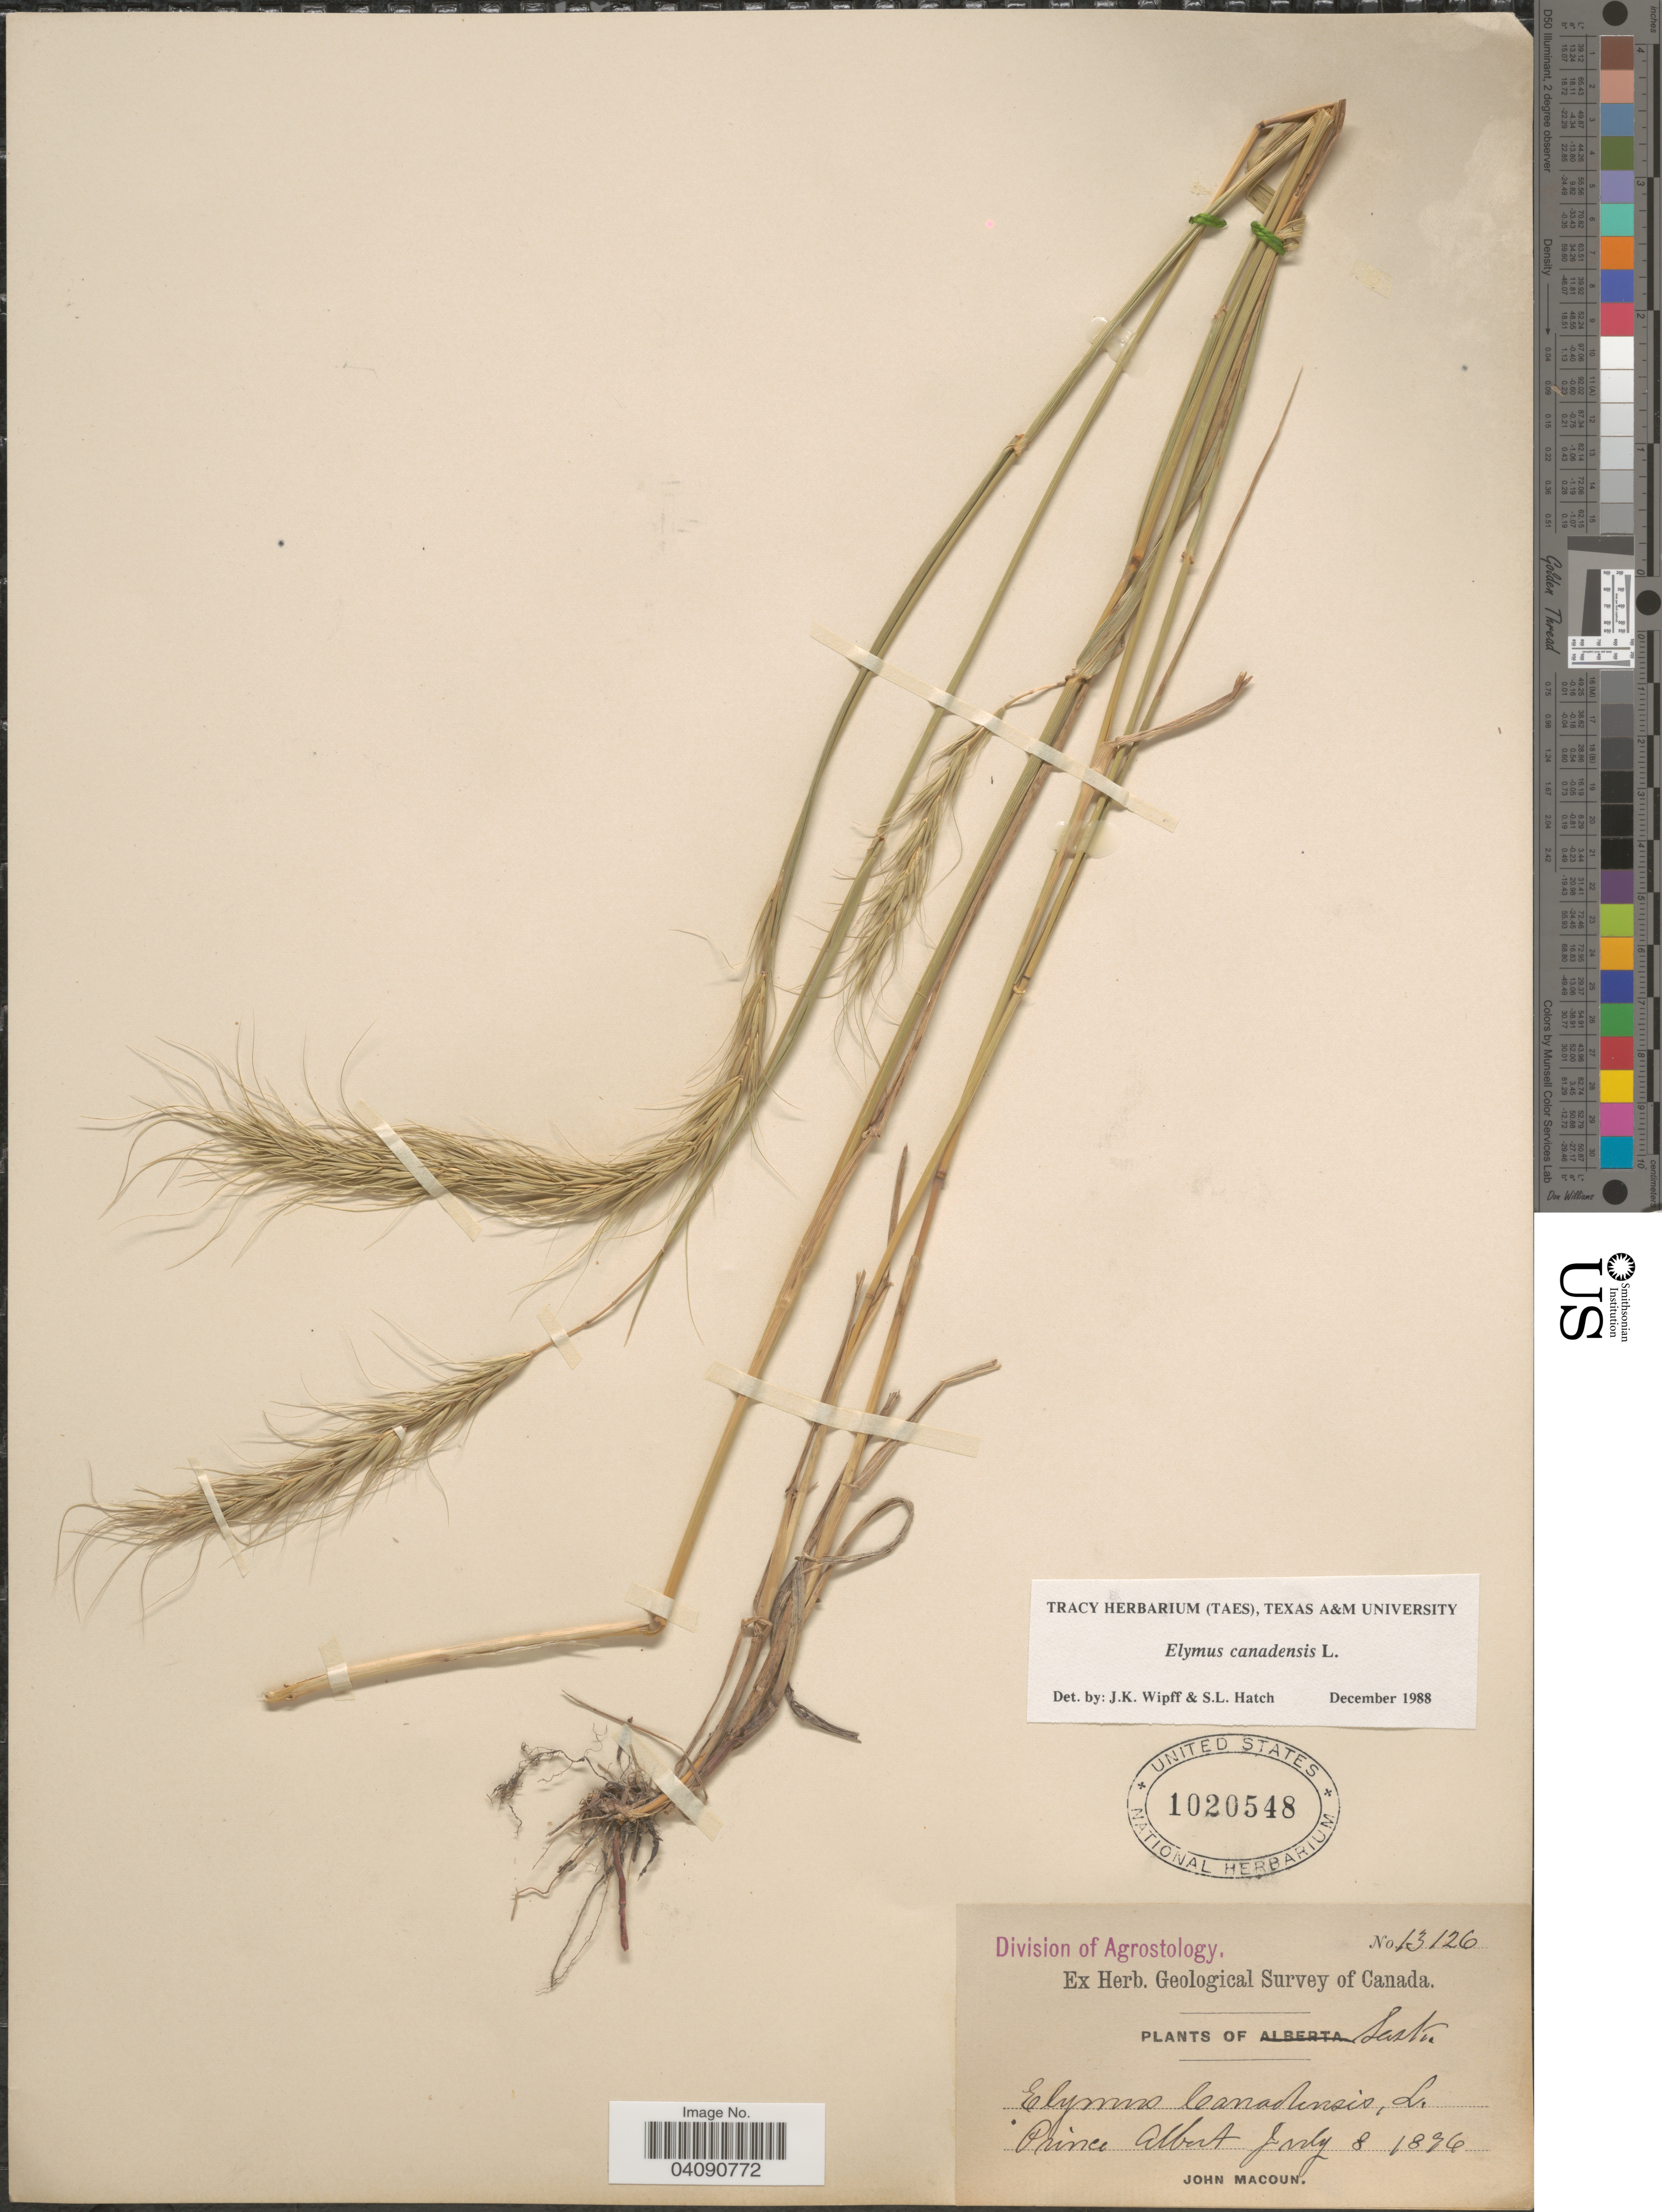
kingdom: Plantae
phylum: Tracheophyta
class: Liliopsida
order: Poales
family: Poaceae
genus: Elymus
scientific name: Elymus canadensis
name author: L.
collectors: J. Macoun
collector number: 13126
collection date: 1876-07-08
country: Canada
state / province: Saskatchewan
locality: Geological Survey of Canada. Prince Albert.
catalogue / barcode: US 1020548